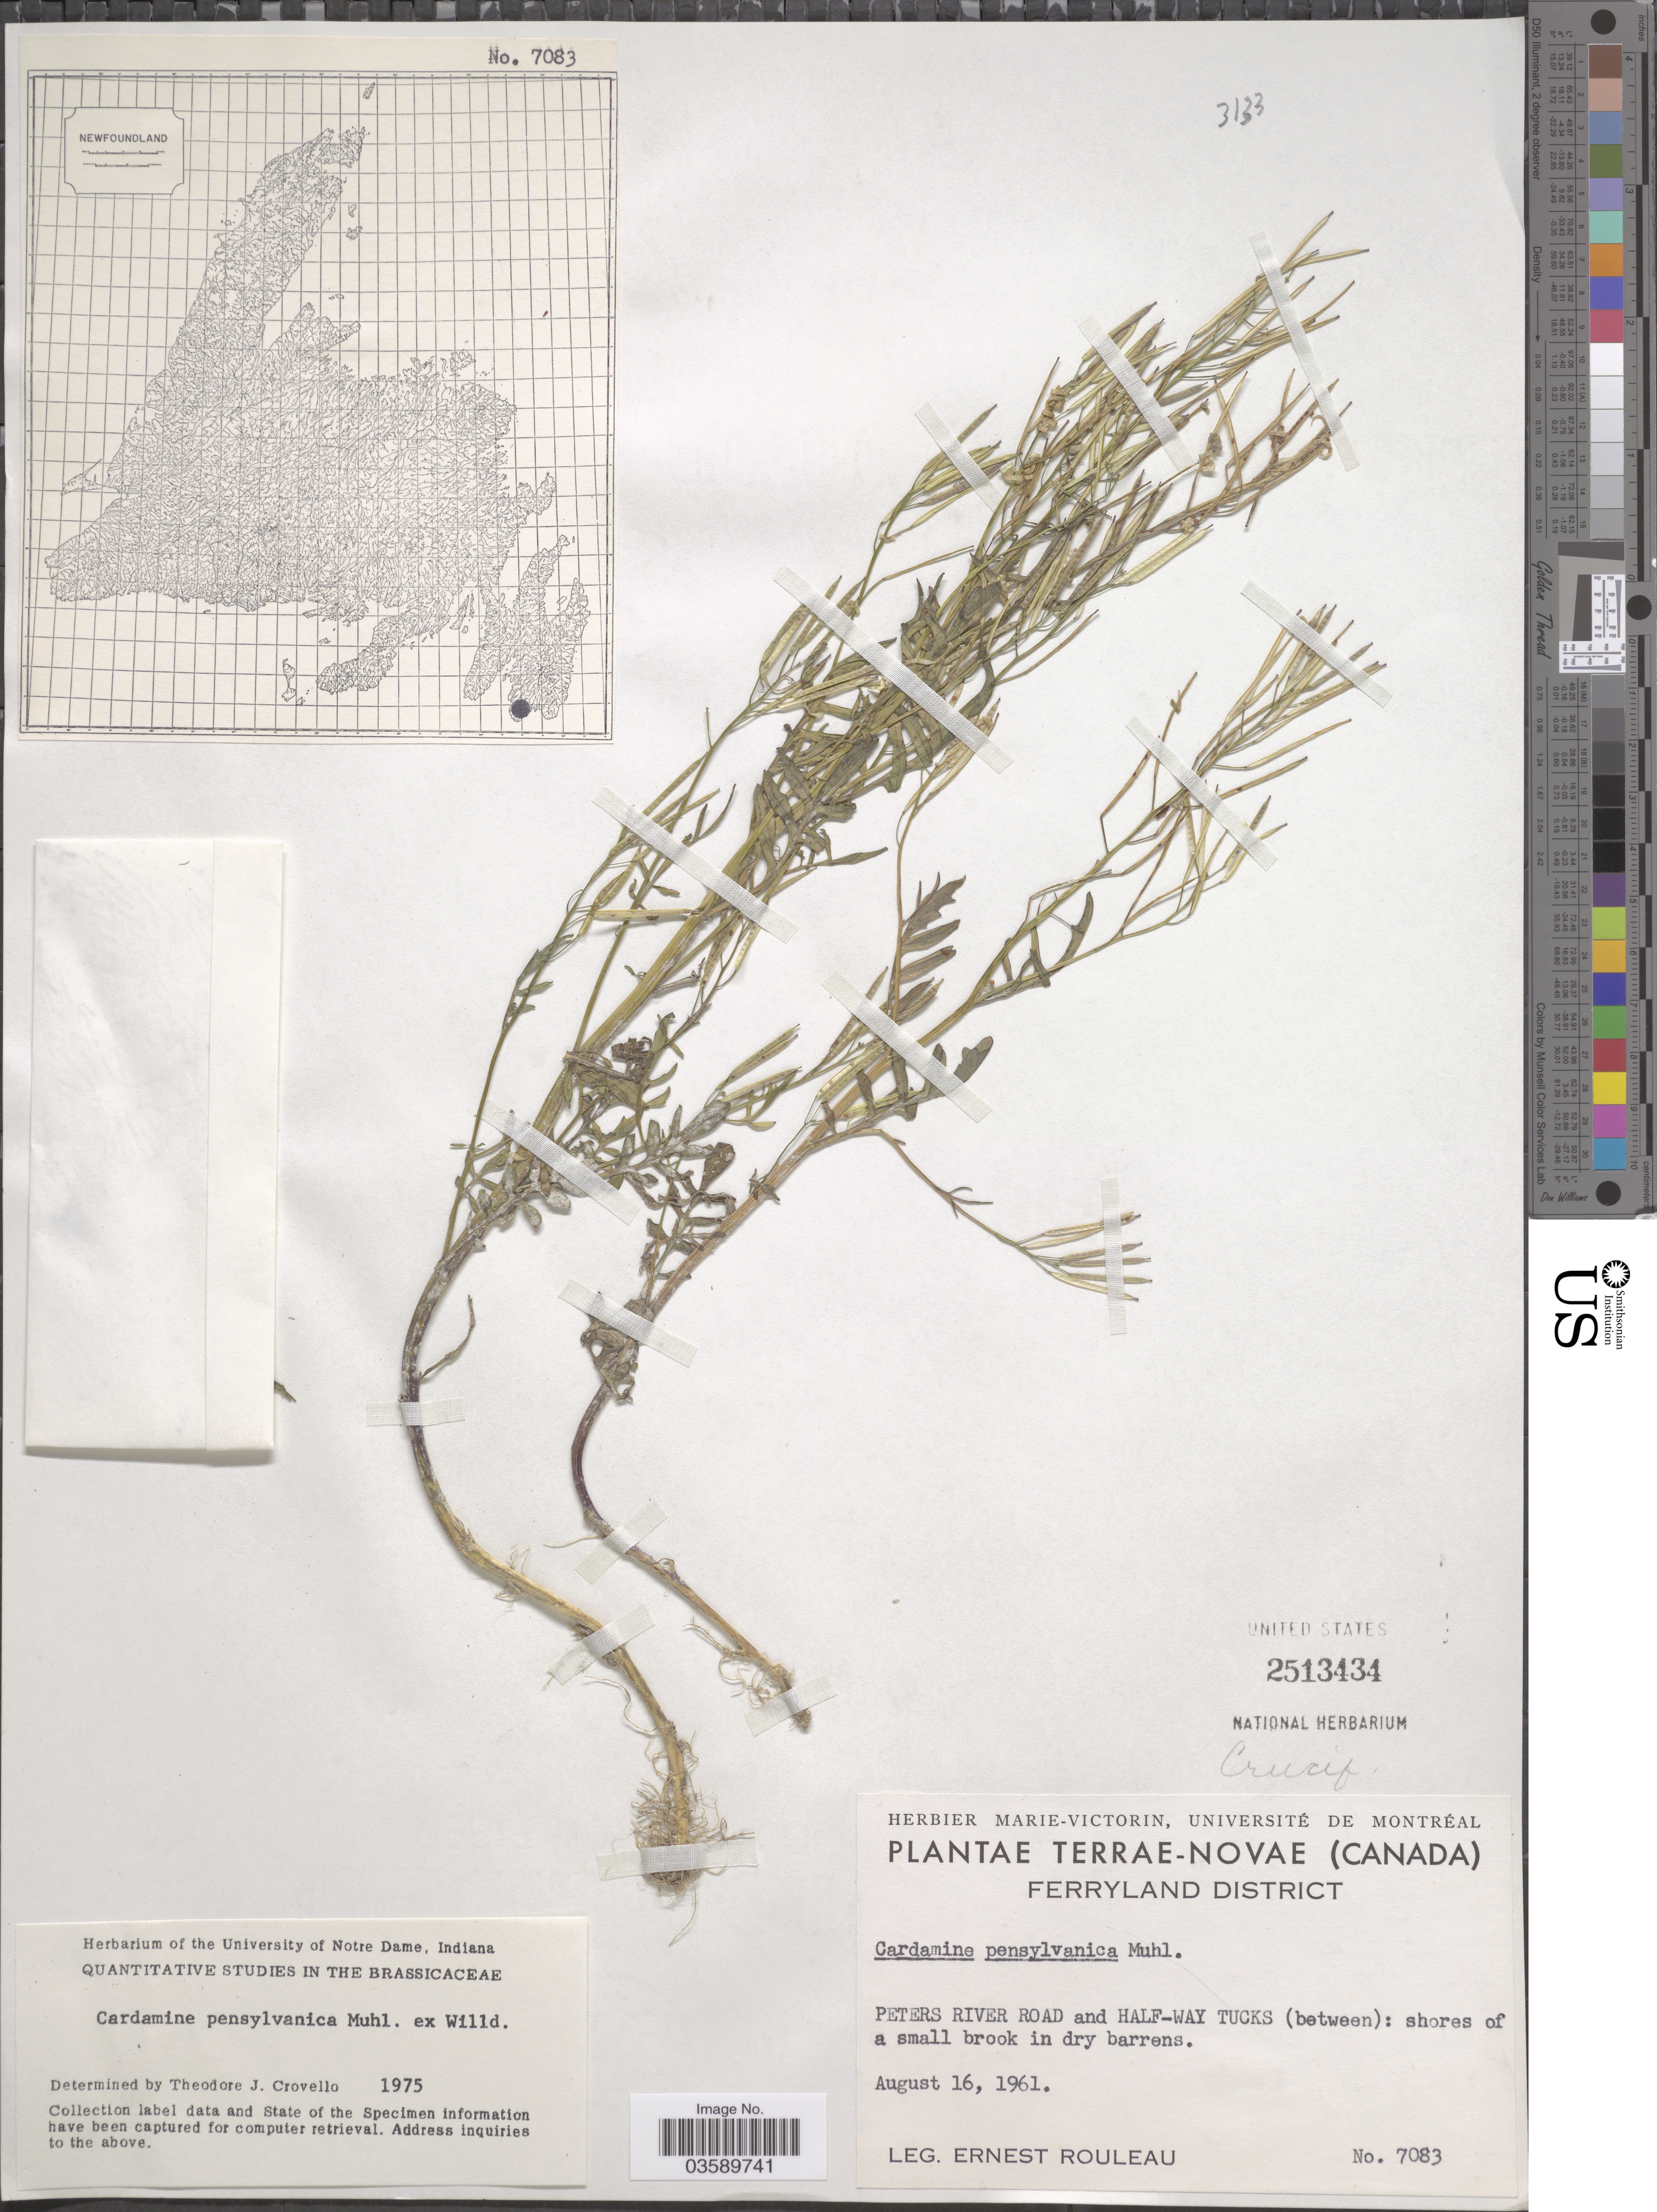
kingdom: Plantae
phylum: Tracheophyta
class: Magnoliopsida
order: Brassicales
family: Brassicaceae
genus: Cardamine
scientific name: Cardamine pensylvanica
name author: Muhl. ex Willd.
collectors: J. Rouleau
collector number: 7083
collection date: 1961-08-16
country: Canada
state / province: Newfoundland and Labrador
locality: Terrae-Novae. Ferryland District. Peters River Road and Half-Way Tucks (between): shores of a small brook in dry barrens.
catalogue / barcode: US 2513434